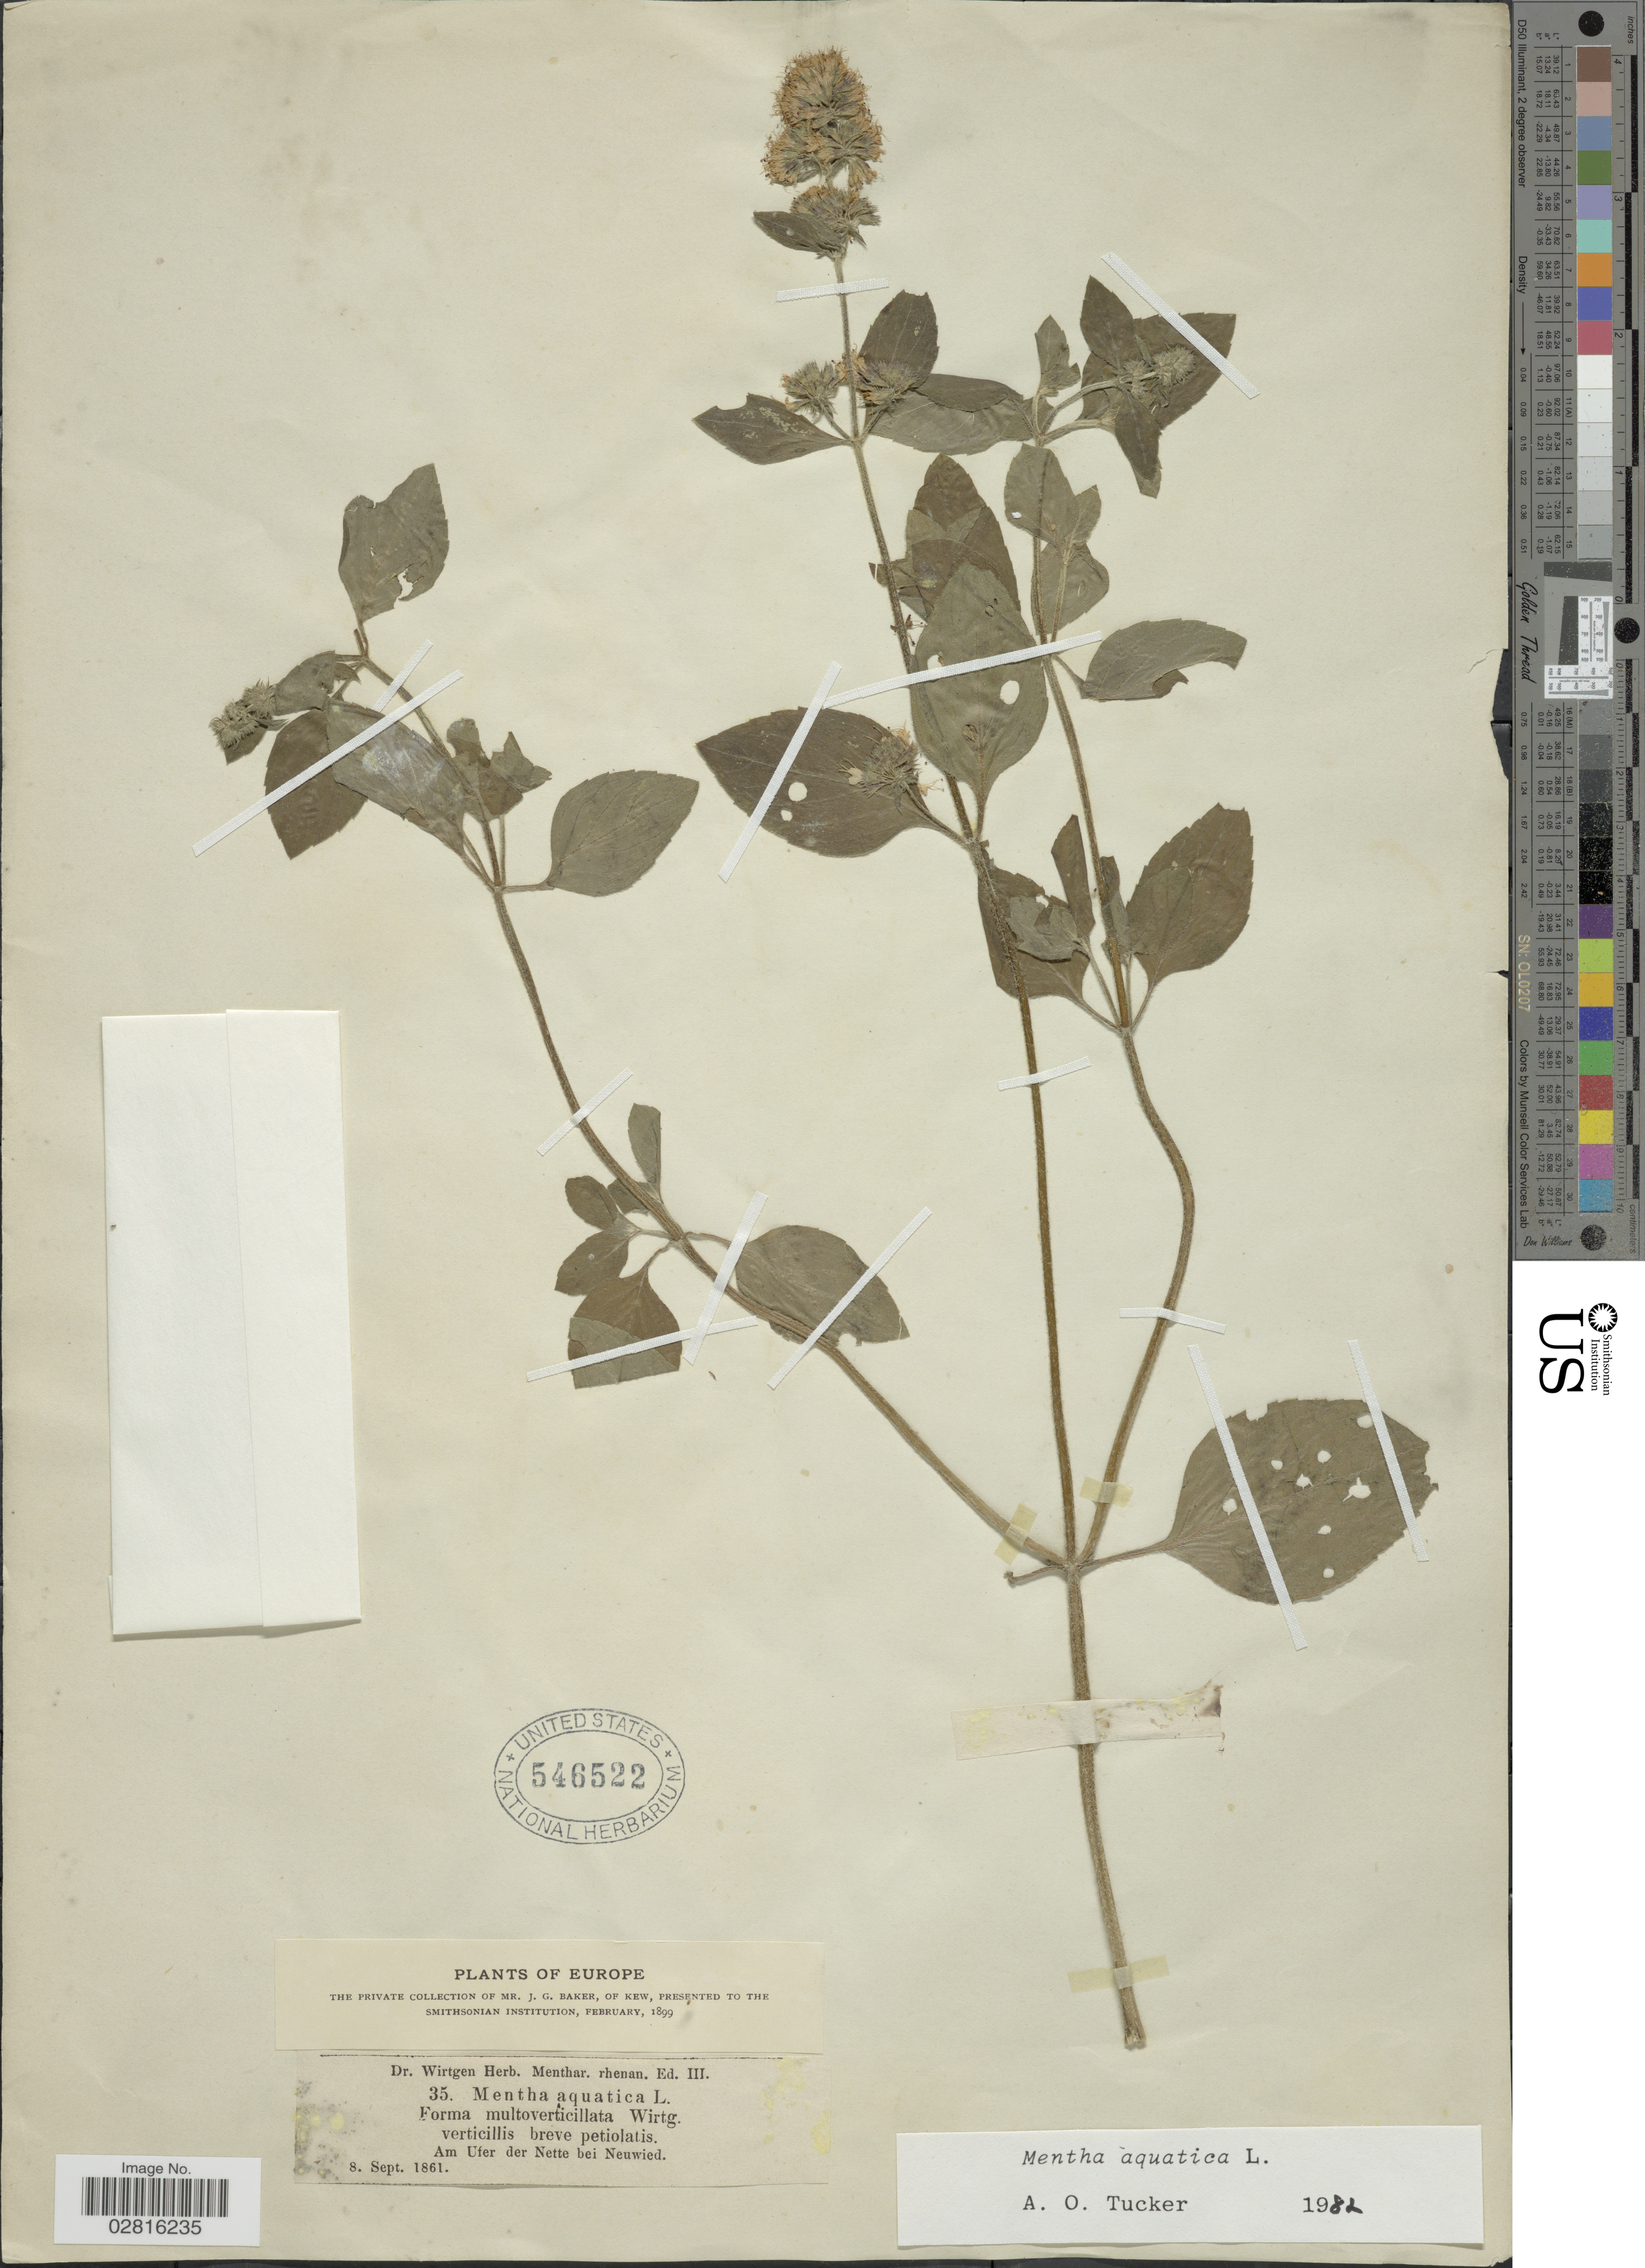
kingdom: Plantae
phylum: Tracheophyta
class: Magnoliopsida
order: Lamiales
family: Lamiaceae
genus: Mentha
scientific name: Mentha aquatica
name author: L.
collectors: Wirtgen, --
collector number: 35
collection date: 1861-09-08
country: Germany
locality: Europe. Am Ufer der Nette bei Neuwied.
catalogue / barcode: US 546522